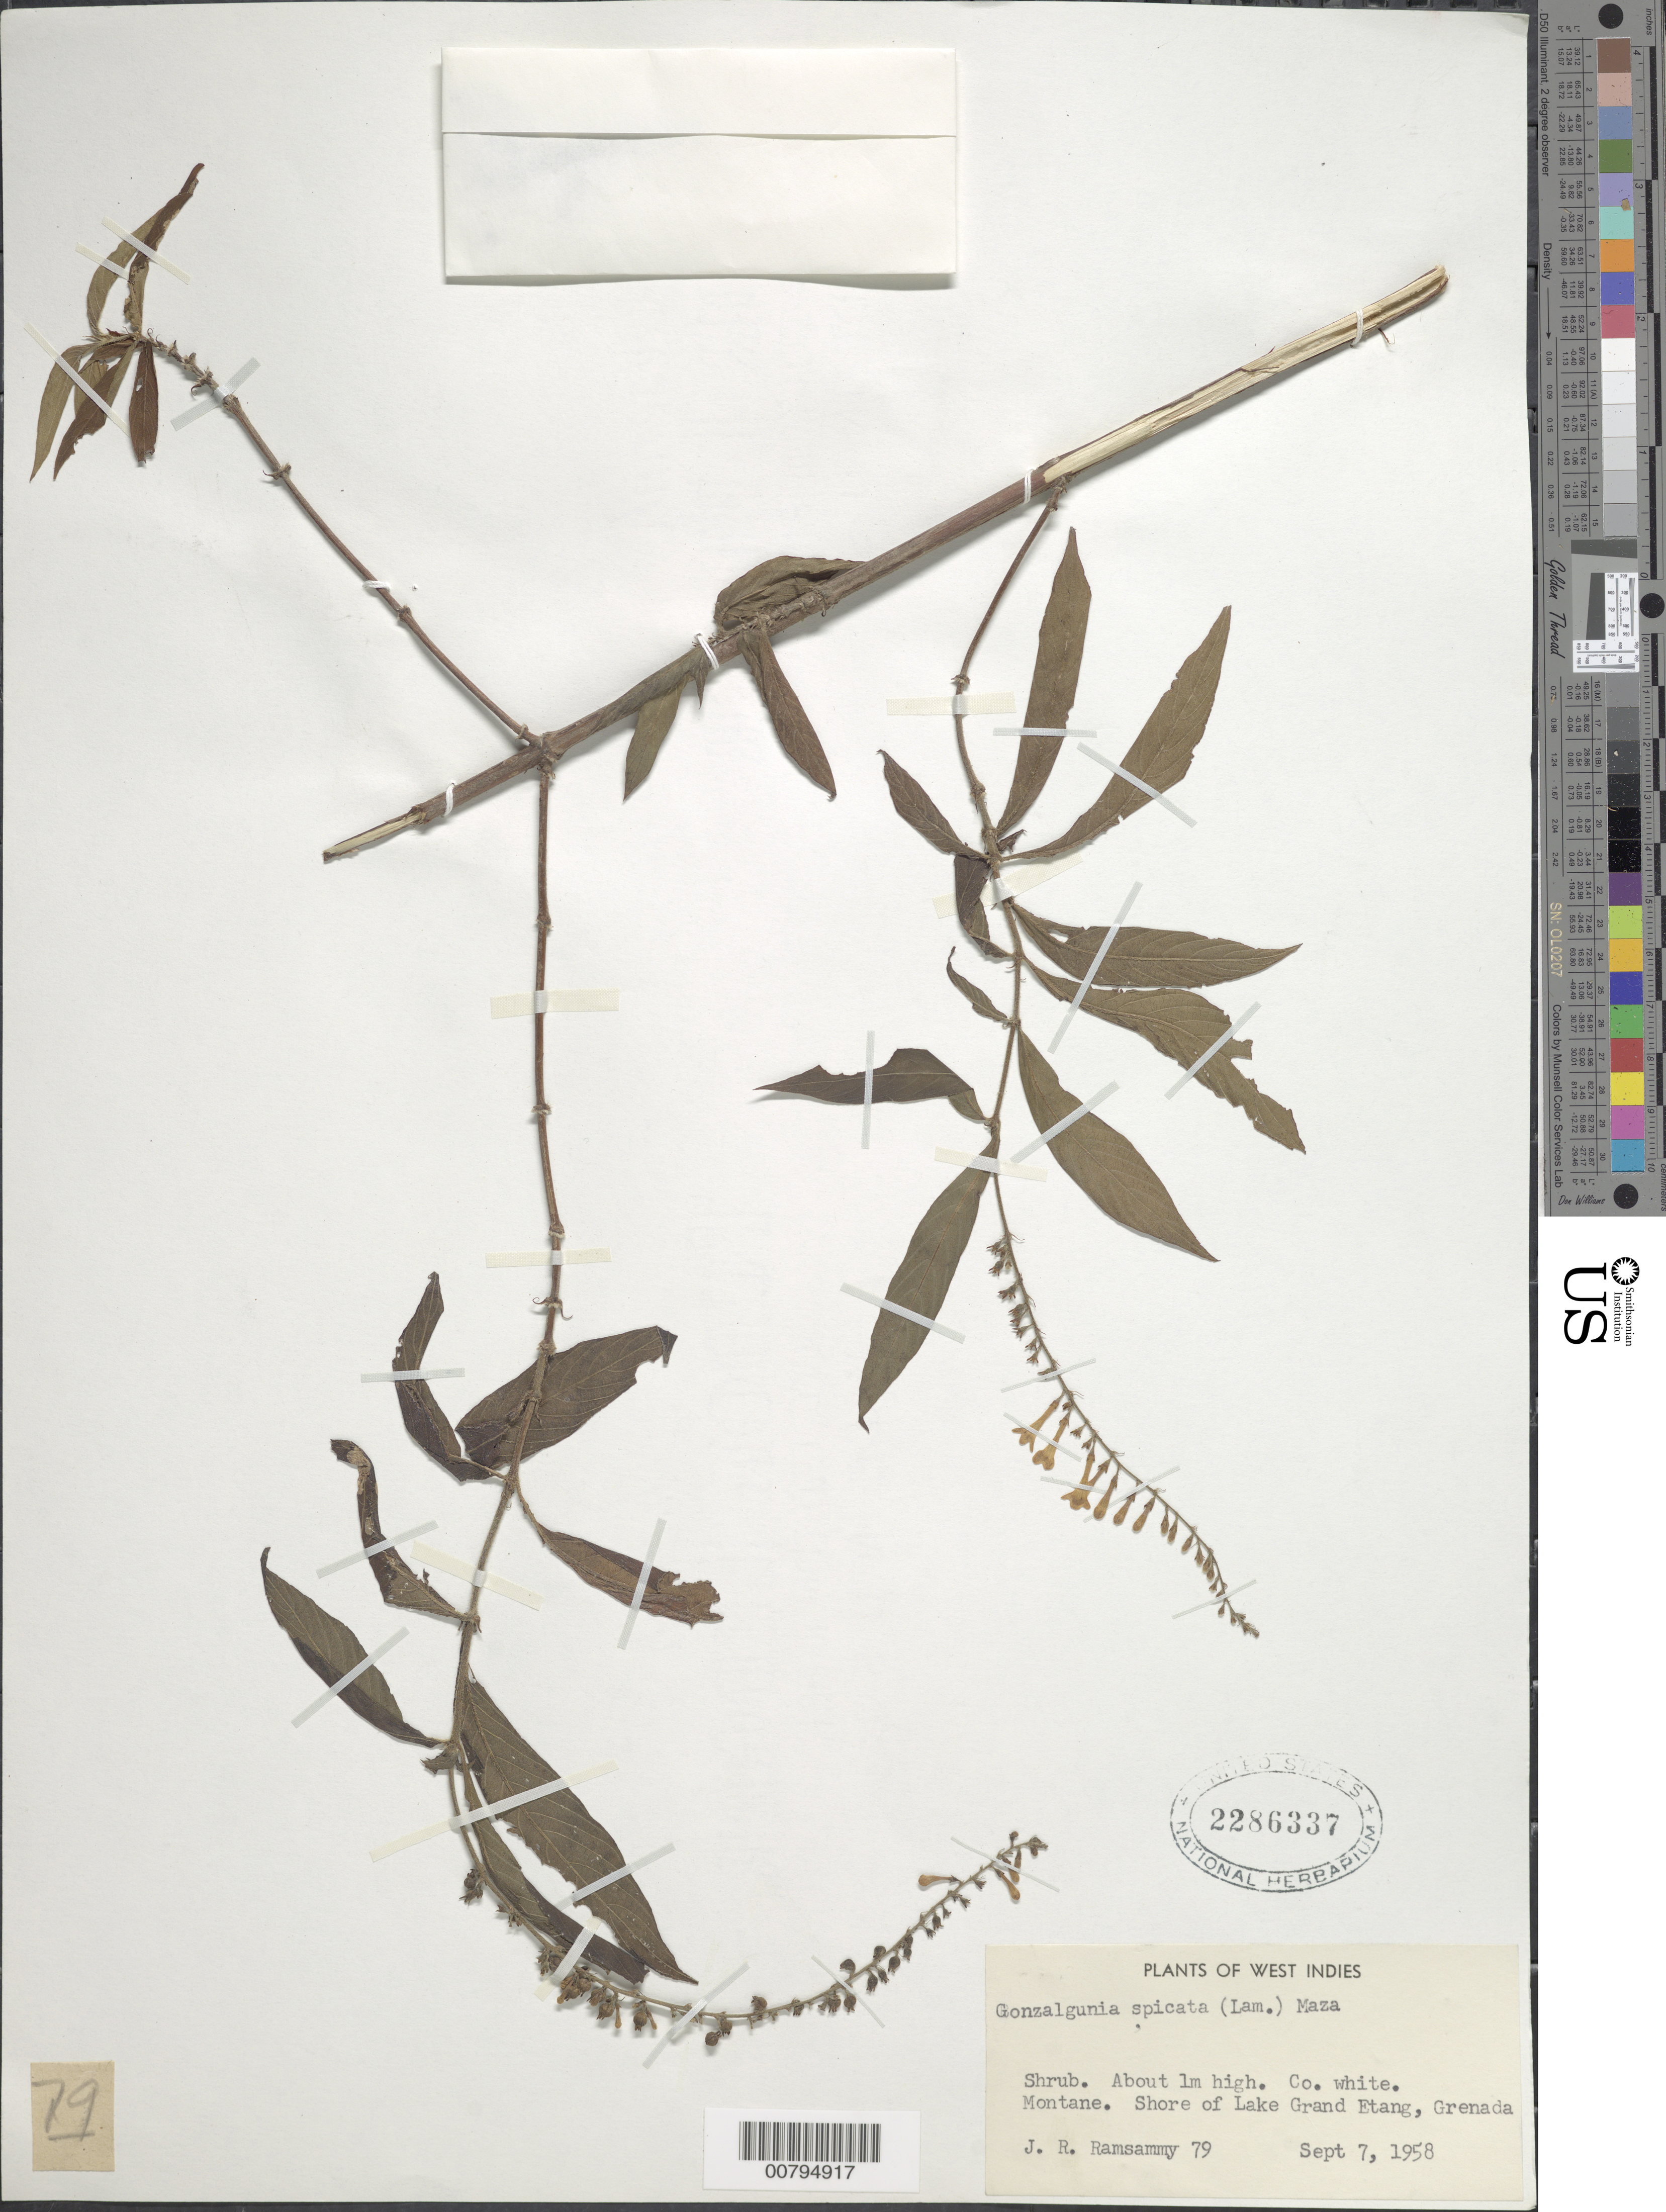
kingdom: Plantae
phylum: Tracheophyta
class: Magnoliopsida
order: Gentianales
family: Rubiaceae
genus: Gonzalagunia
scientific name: Gonzalagunia hirsuta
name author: Schum.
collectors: J. Ramsammy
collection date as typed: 07 Sep 1958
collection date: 1958-09-07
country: Grenada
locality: Shore of Lake Grand Etang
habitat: Montane. Shore of lake.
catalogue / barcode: US 2286337